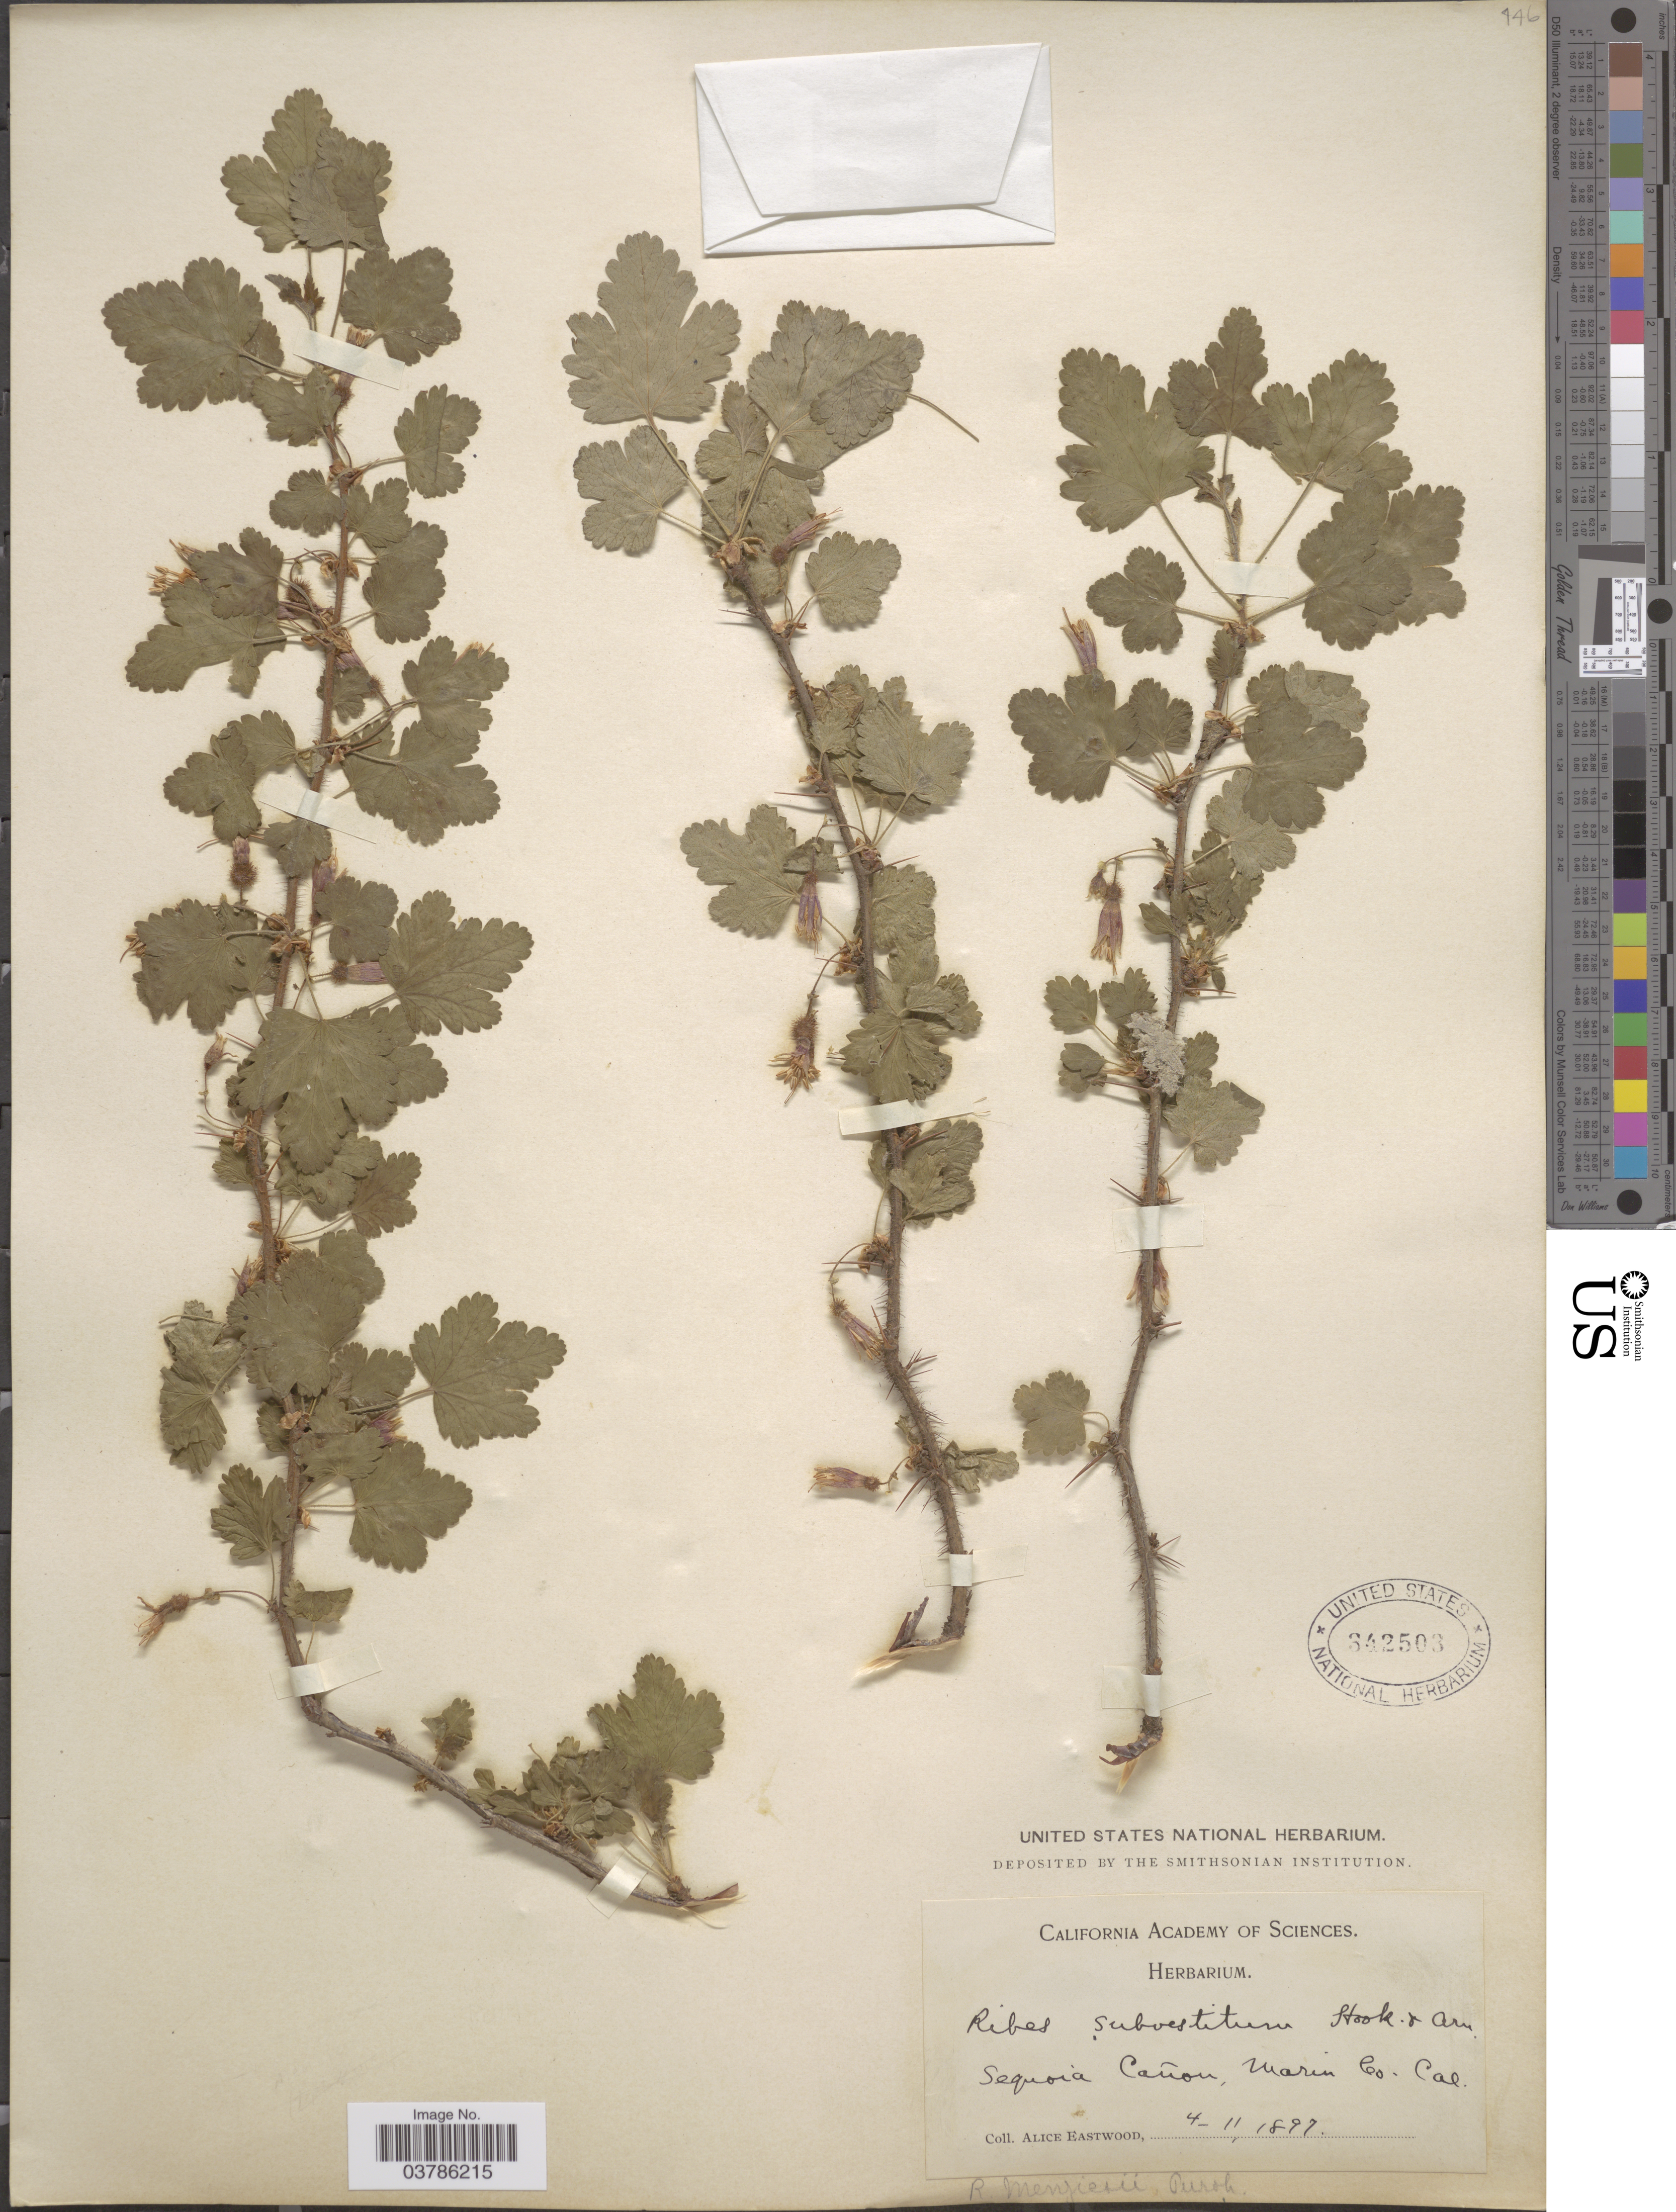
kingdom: Plantae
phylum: Tracheophyta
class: Magnoliopsida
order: Saxifragales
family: Grossulariaceae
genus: Ribes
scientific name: Ribes menziesii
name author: Pursh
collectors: A. Eastwood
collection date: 1897-04-11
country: United States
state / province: California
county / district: Marin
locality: Sequoia Cañon, Marin Co.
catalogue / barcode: US 342503